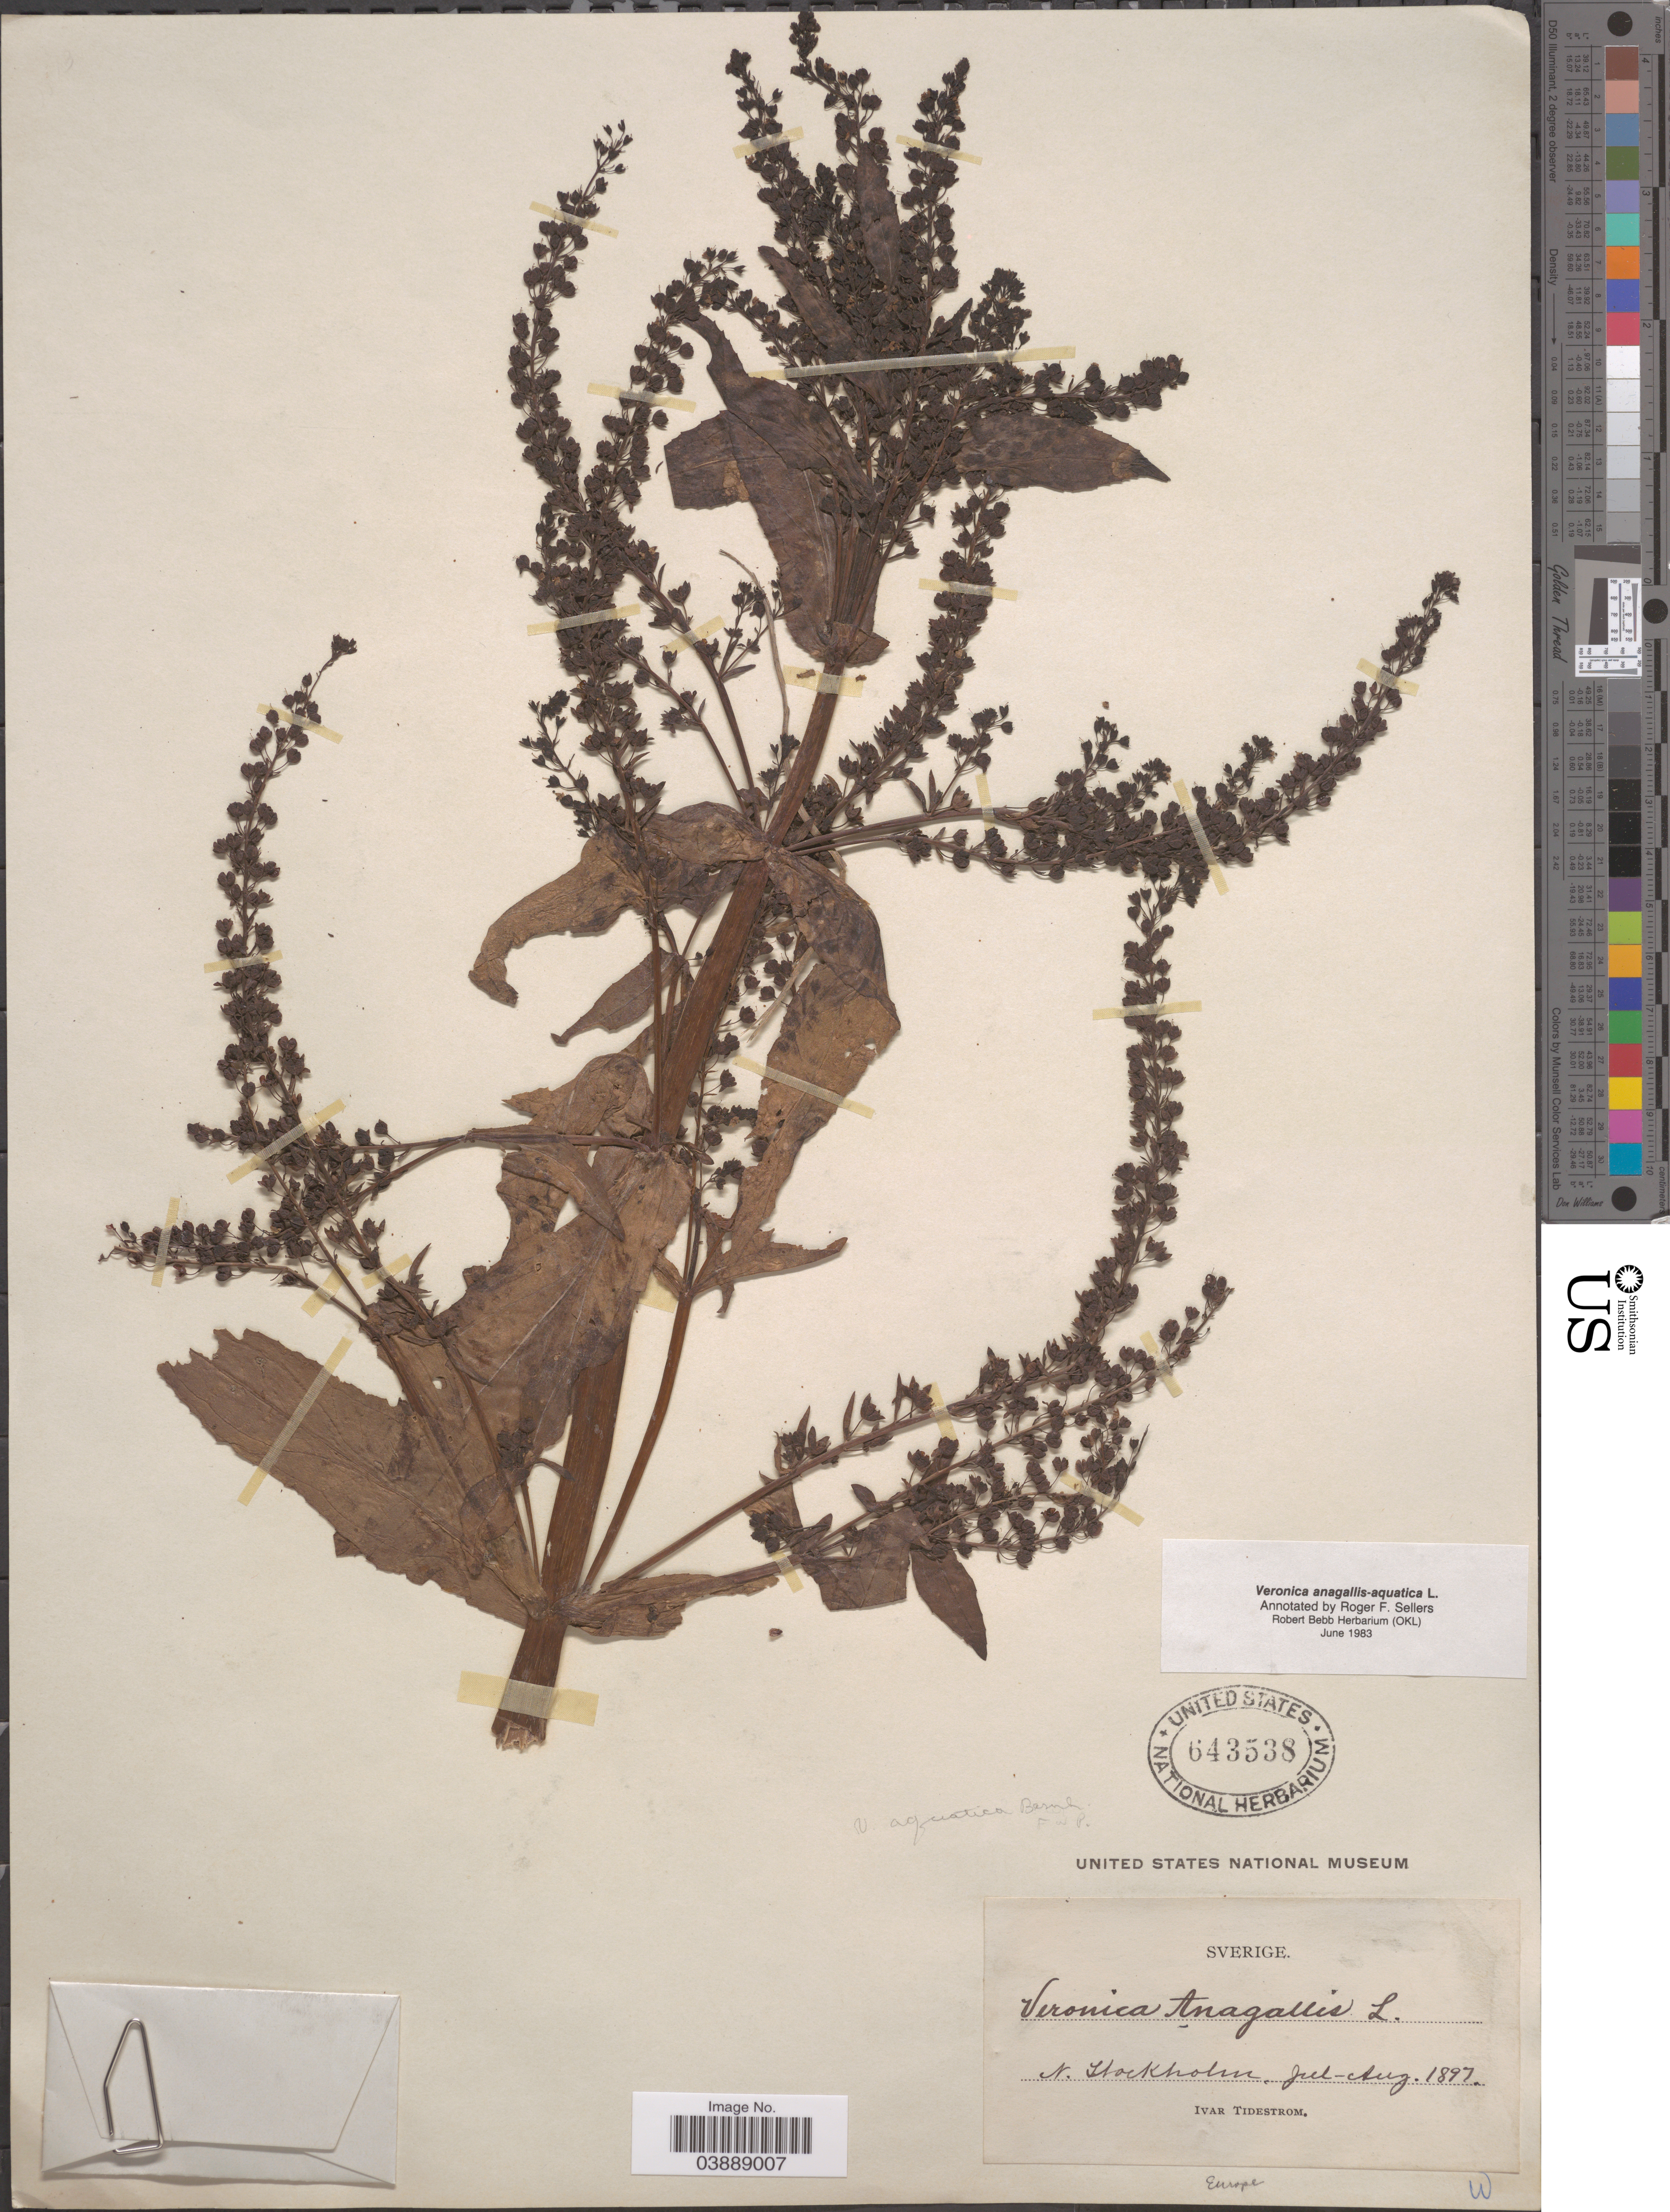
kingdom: Plantae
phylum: Tracheophyta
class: Magnoliopsida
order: Lamiales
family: Plantaginaceae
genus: Veronica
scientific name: Veronica anagallis-aquatica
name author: L.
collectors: I. F. Tidestrom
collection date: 1897-07/1897-08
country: Sweden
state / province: Stockholm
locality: Sverige. N. Stockholm.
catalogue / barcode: US 643538